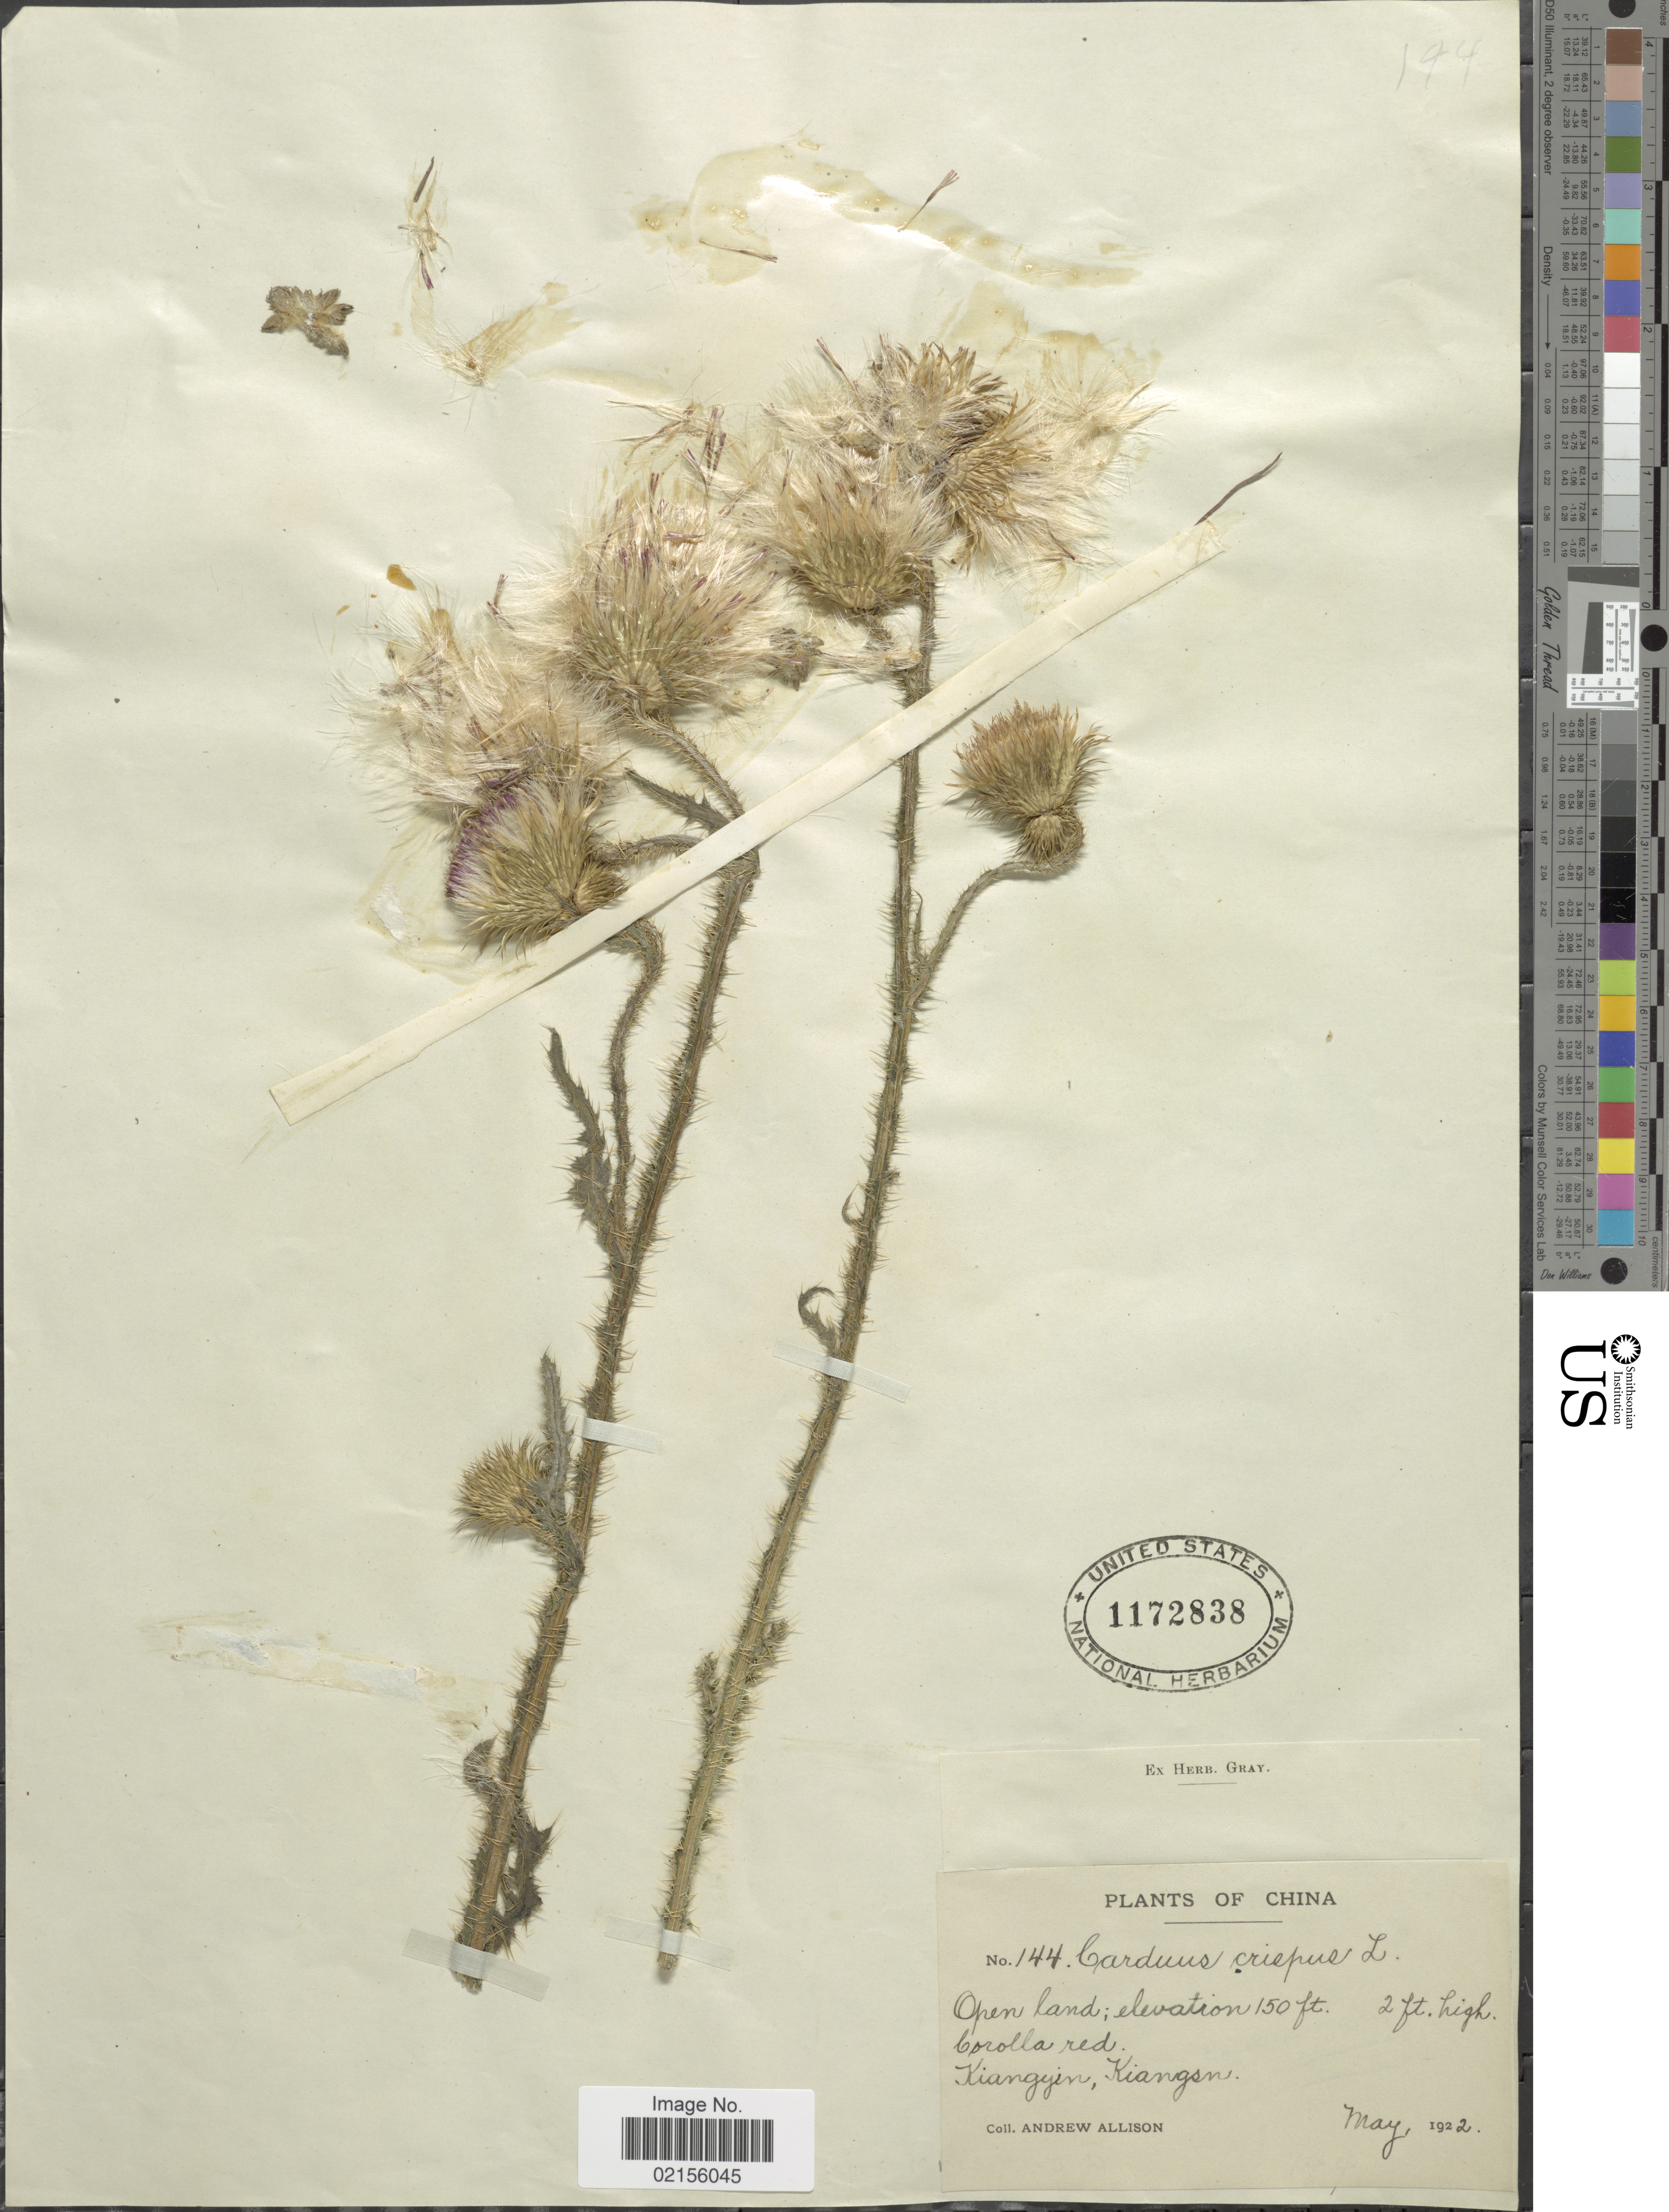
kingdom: Plantae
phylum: Tracheophyta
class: Magnoliopsida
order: Asterales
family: Asteraceae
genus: Carduus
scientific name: Carduus crispus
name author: L.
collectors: A. Allison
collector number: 144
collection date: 1922-05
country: China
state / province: Jiangsu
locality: Kiangyin, Kiangsu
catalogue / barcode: US 1172838